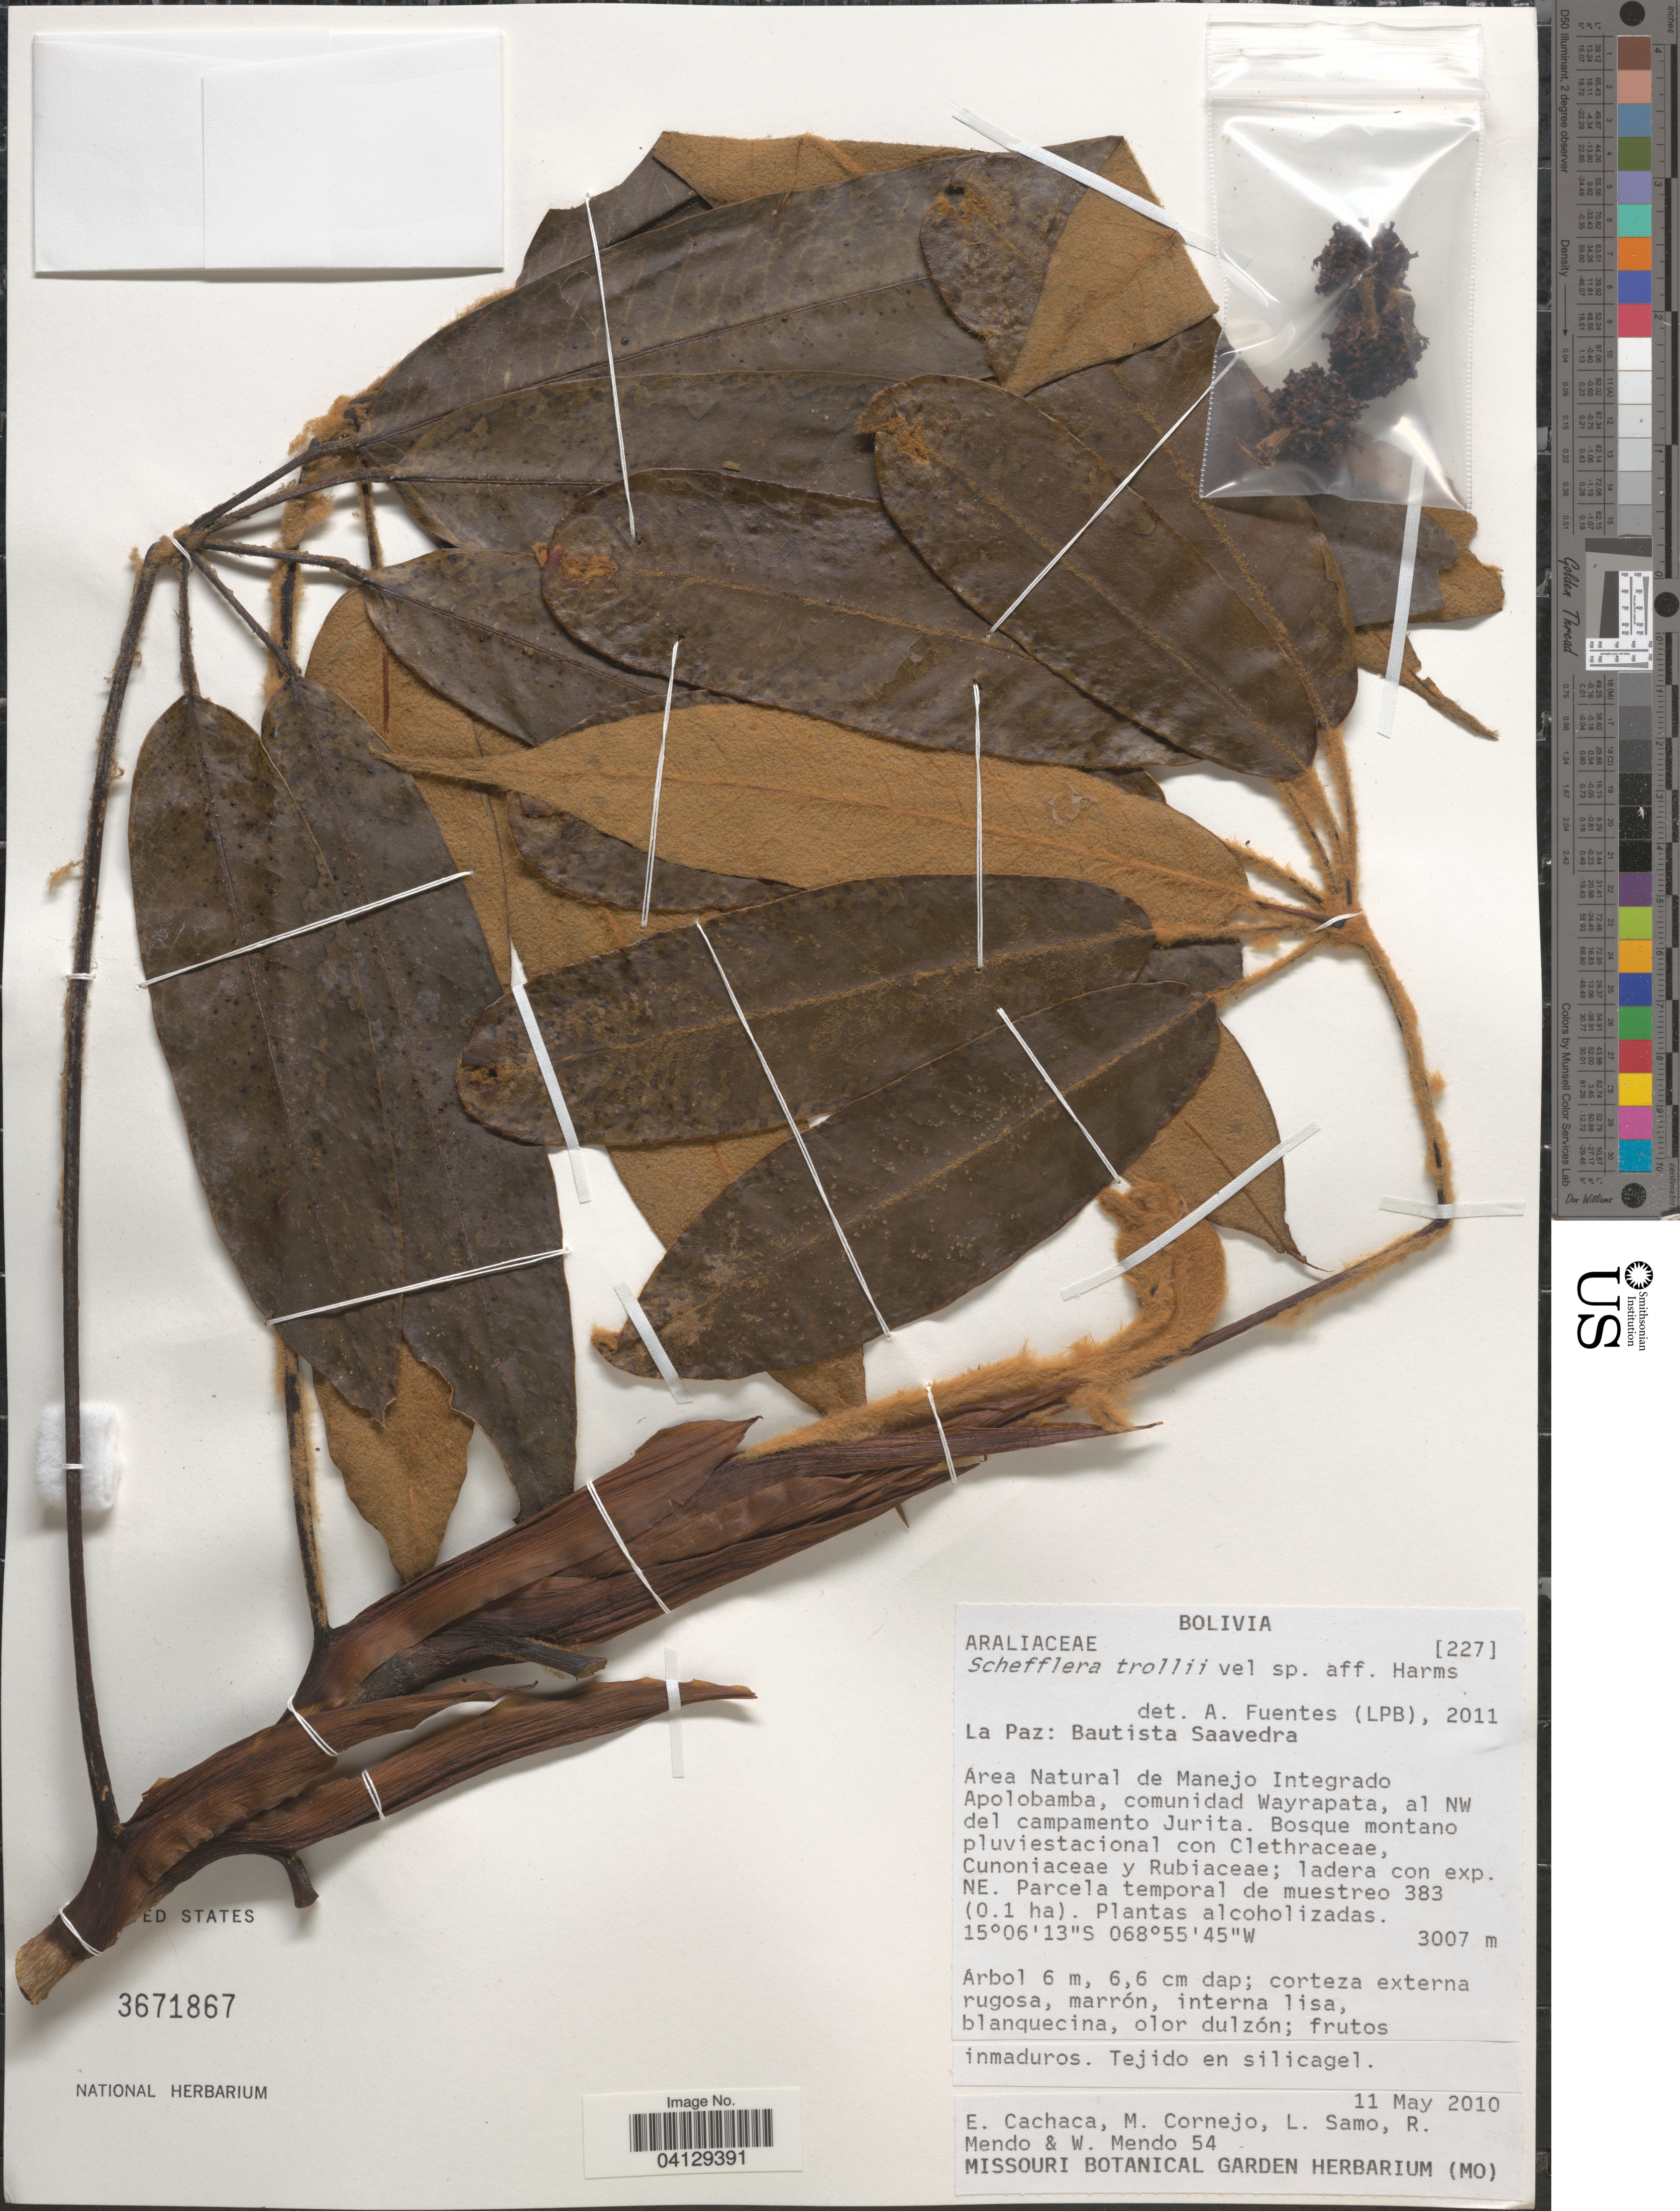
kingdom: Plantae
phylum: Tracheophyta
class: Magnoliopsida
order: Apiales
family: Araliaceae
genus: Schefflera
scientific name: Schefflera trollii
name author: Harms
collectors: E. Cachaca, M. Cornejo, L. Samo, R. Mendo & W. Mendo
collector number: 54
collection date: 2010-05-11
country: Bolivia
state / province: La Paz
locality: Bautista Saavedra. Área Natural de Manejo Integrado Apolobamba, comunidad Wayrapata, al NW del campamento Jurita.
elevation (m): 3007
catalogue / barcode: US 3671867